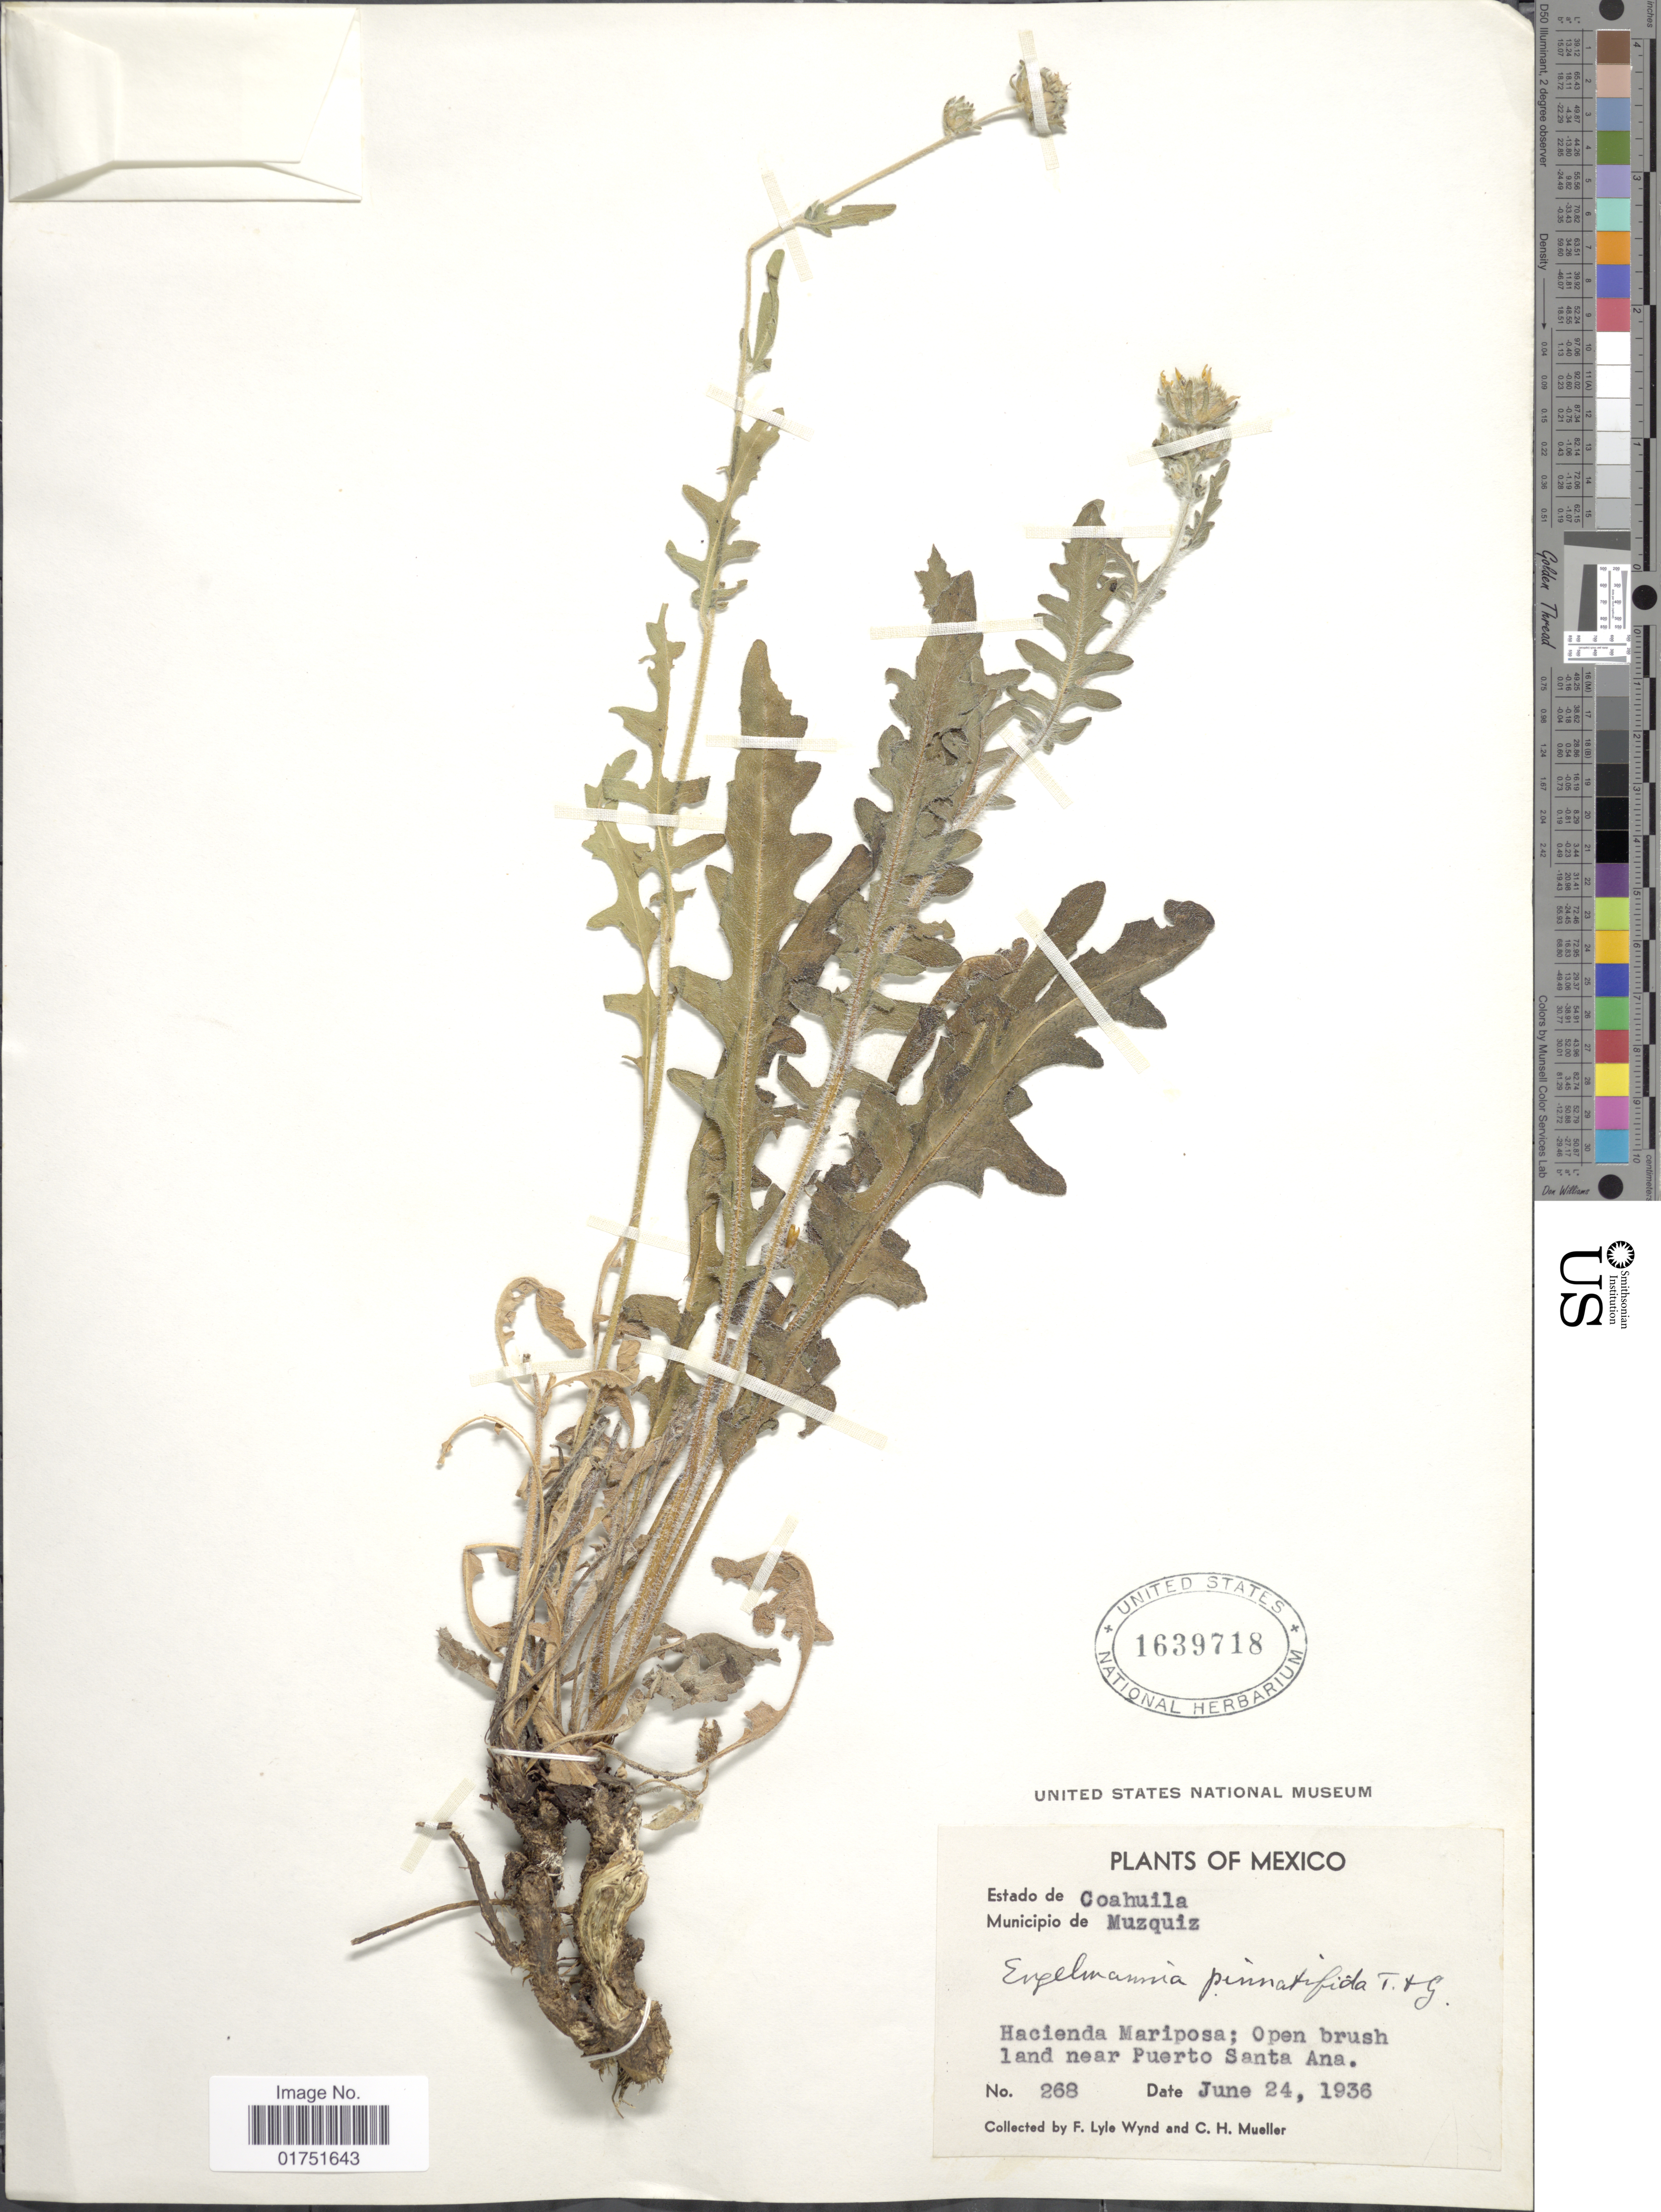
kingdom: Plantae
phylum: Tracheophyta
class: Magnoliopsida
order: Asterales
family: Asteraceae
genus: Engelmannia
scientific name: Engelmannia pinnatifida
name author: Torr. & A. Gray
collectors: F. L. Wynd & C. H. Mueller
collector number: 268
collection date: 1936-06-24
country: Mexico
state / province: Coahuila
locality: Estado de Coahuila. Municipio de Muzquiz. Hacienda Mariposa; Open brush land near Puerto Santa Ana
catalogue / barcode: US 1639718